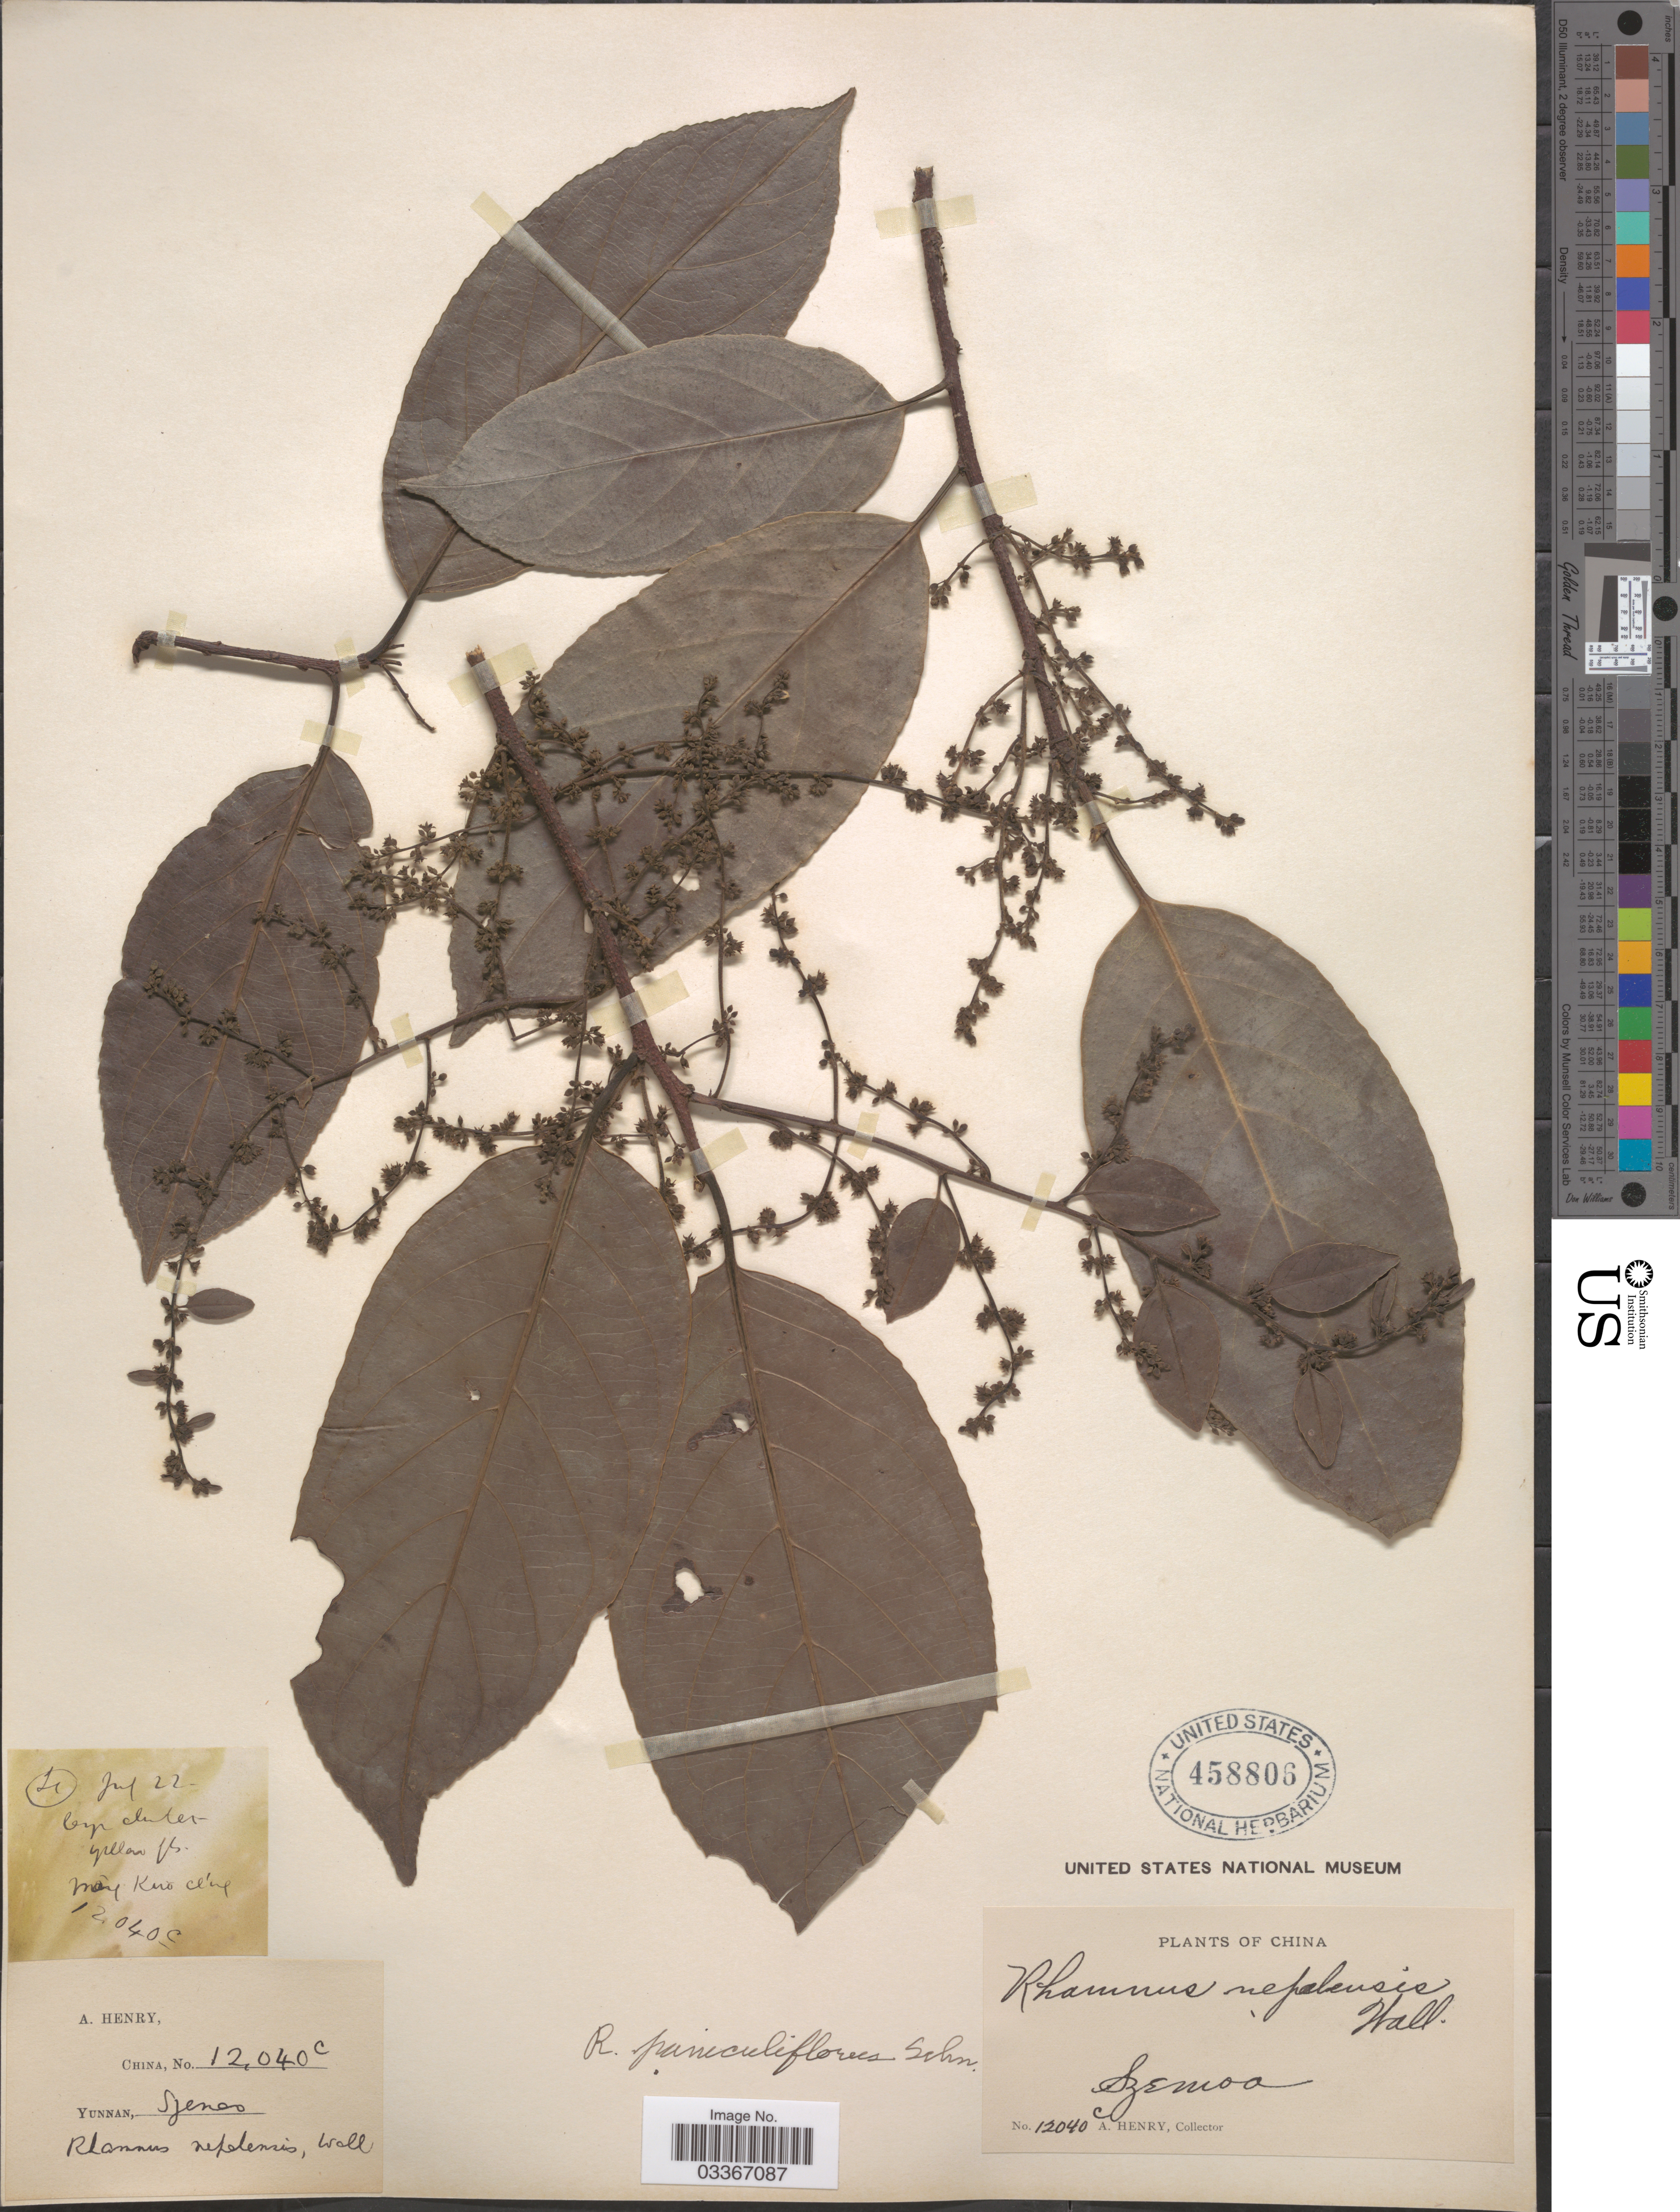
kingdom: Plantae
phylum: Tracheophyta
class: Magnoliopsida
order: Rosales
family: Rhamnaceae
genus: Rhamnus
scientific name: Rhamnus paniculiflorus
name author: C.K. Schneid. in Sarg.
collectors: A. Henry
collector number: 12040 C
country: China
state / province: Yunnan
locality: Szemao. Mang Kuo ch'ing. Li.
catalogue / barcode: US 458806